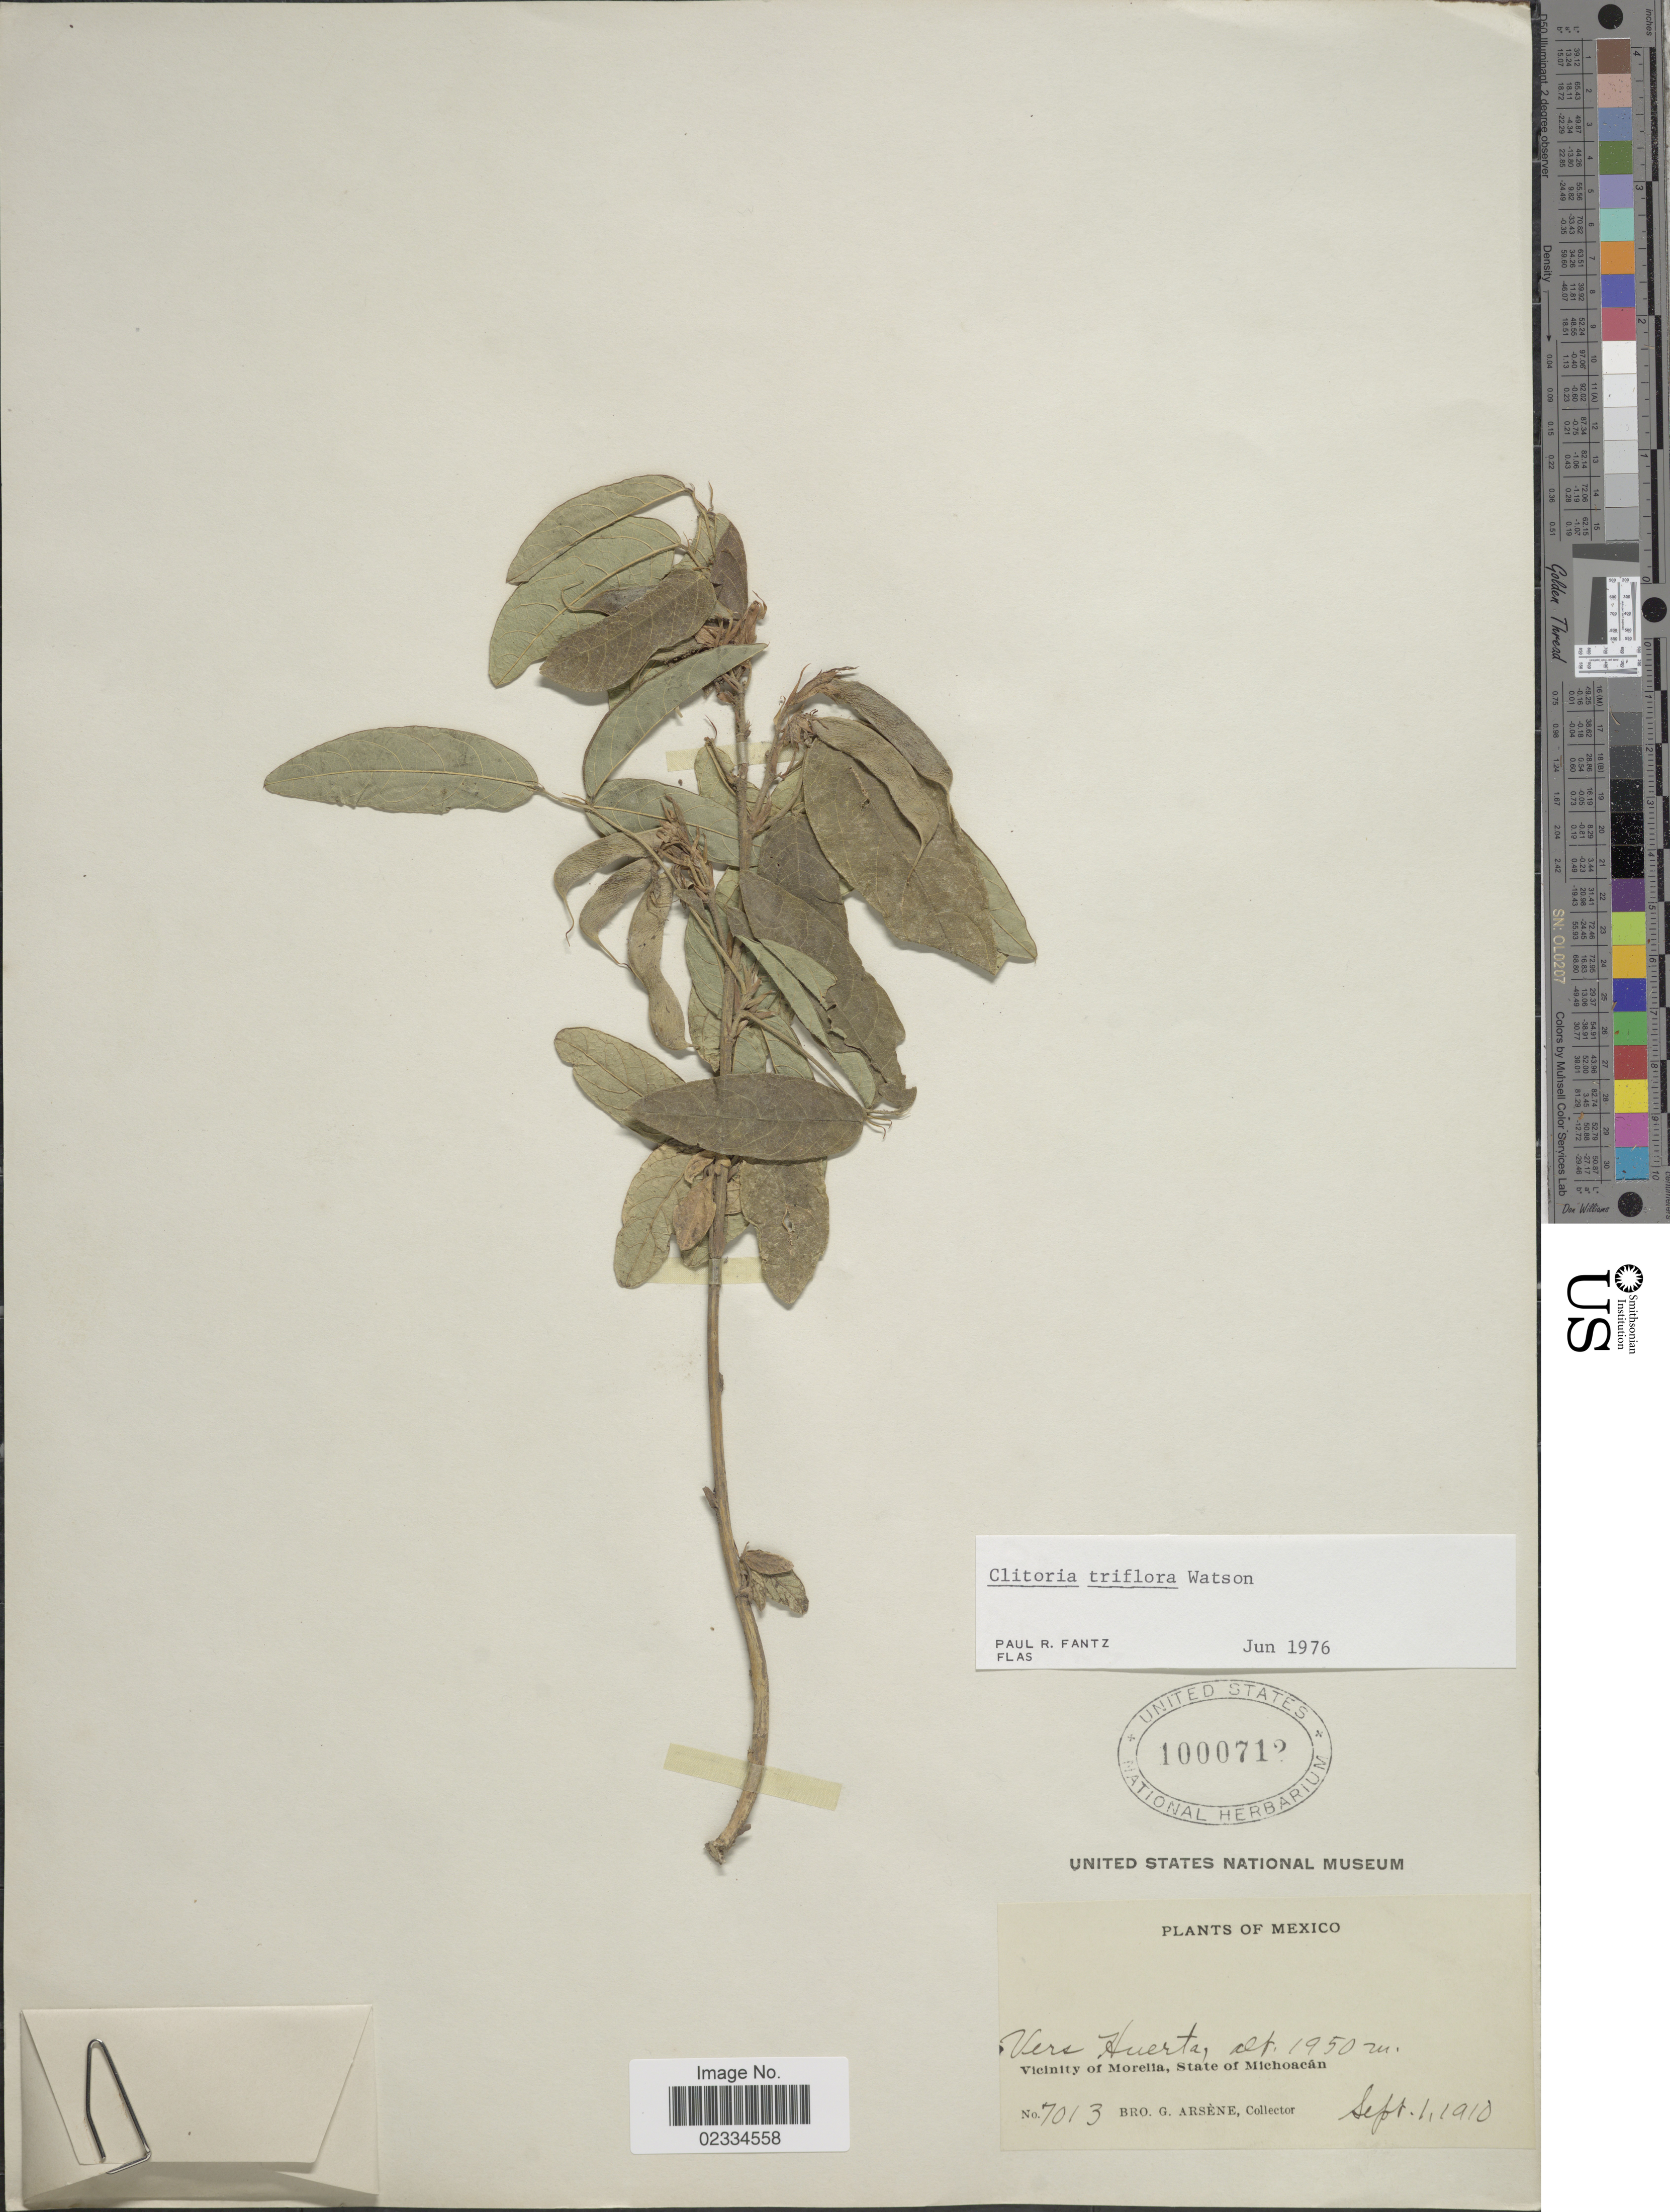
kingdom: Plantae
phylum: Tracheophyta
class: Magnoliopsida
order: Fabales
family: Fabaceae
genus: Clitoria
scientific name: Clitoria triflora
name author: S. Watson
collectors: Bro. G. Arsène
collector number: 7013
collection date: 1910-09-01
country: Mexico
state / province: Michoacán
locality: Vicinity of Morelia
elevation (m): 1950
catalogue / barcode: US 1000712